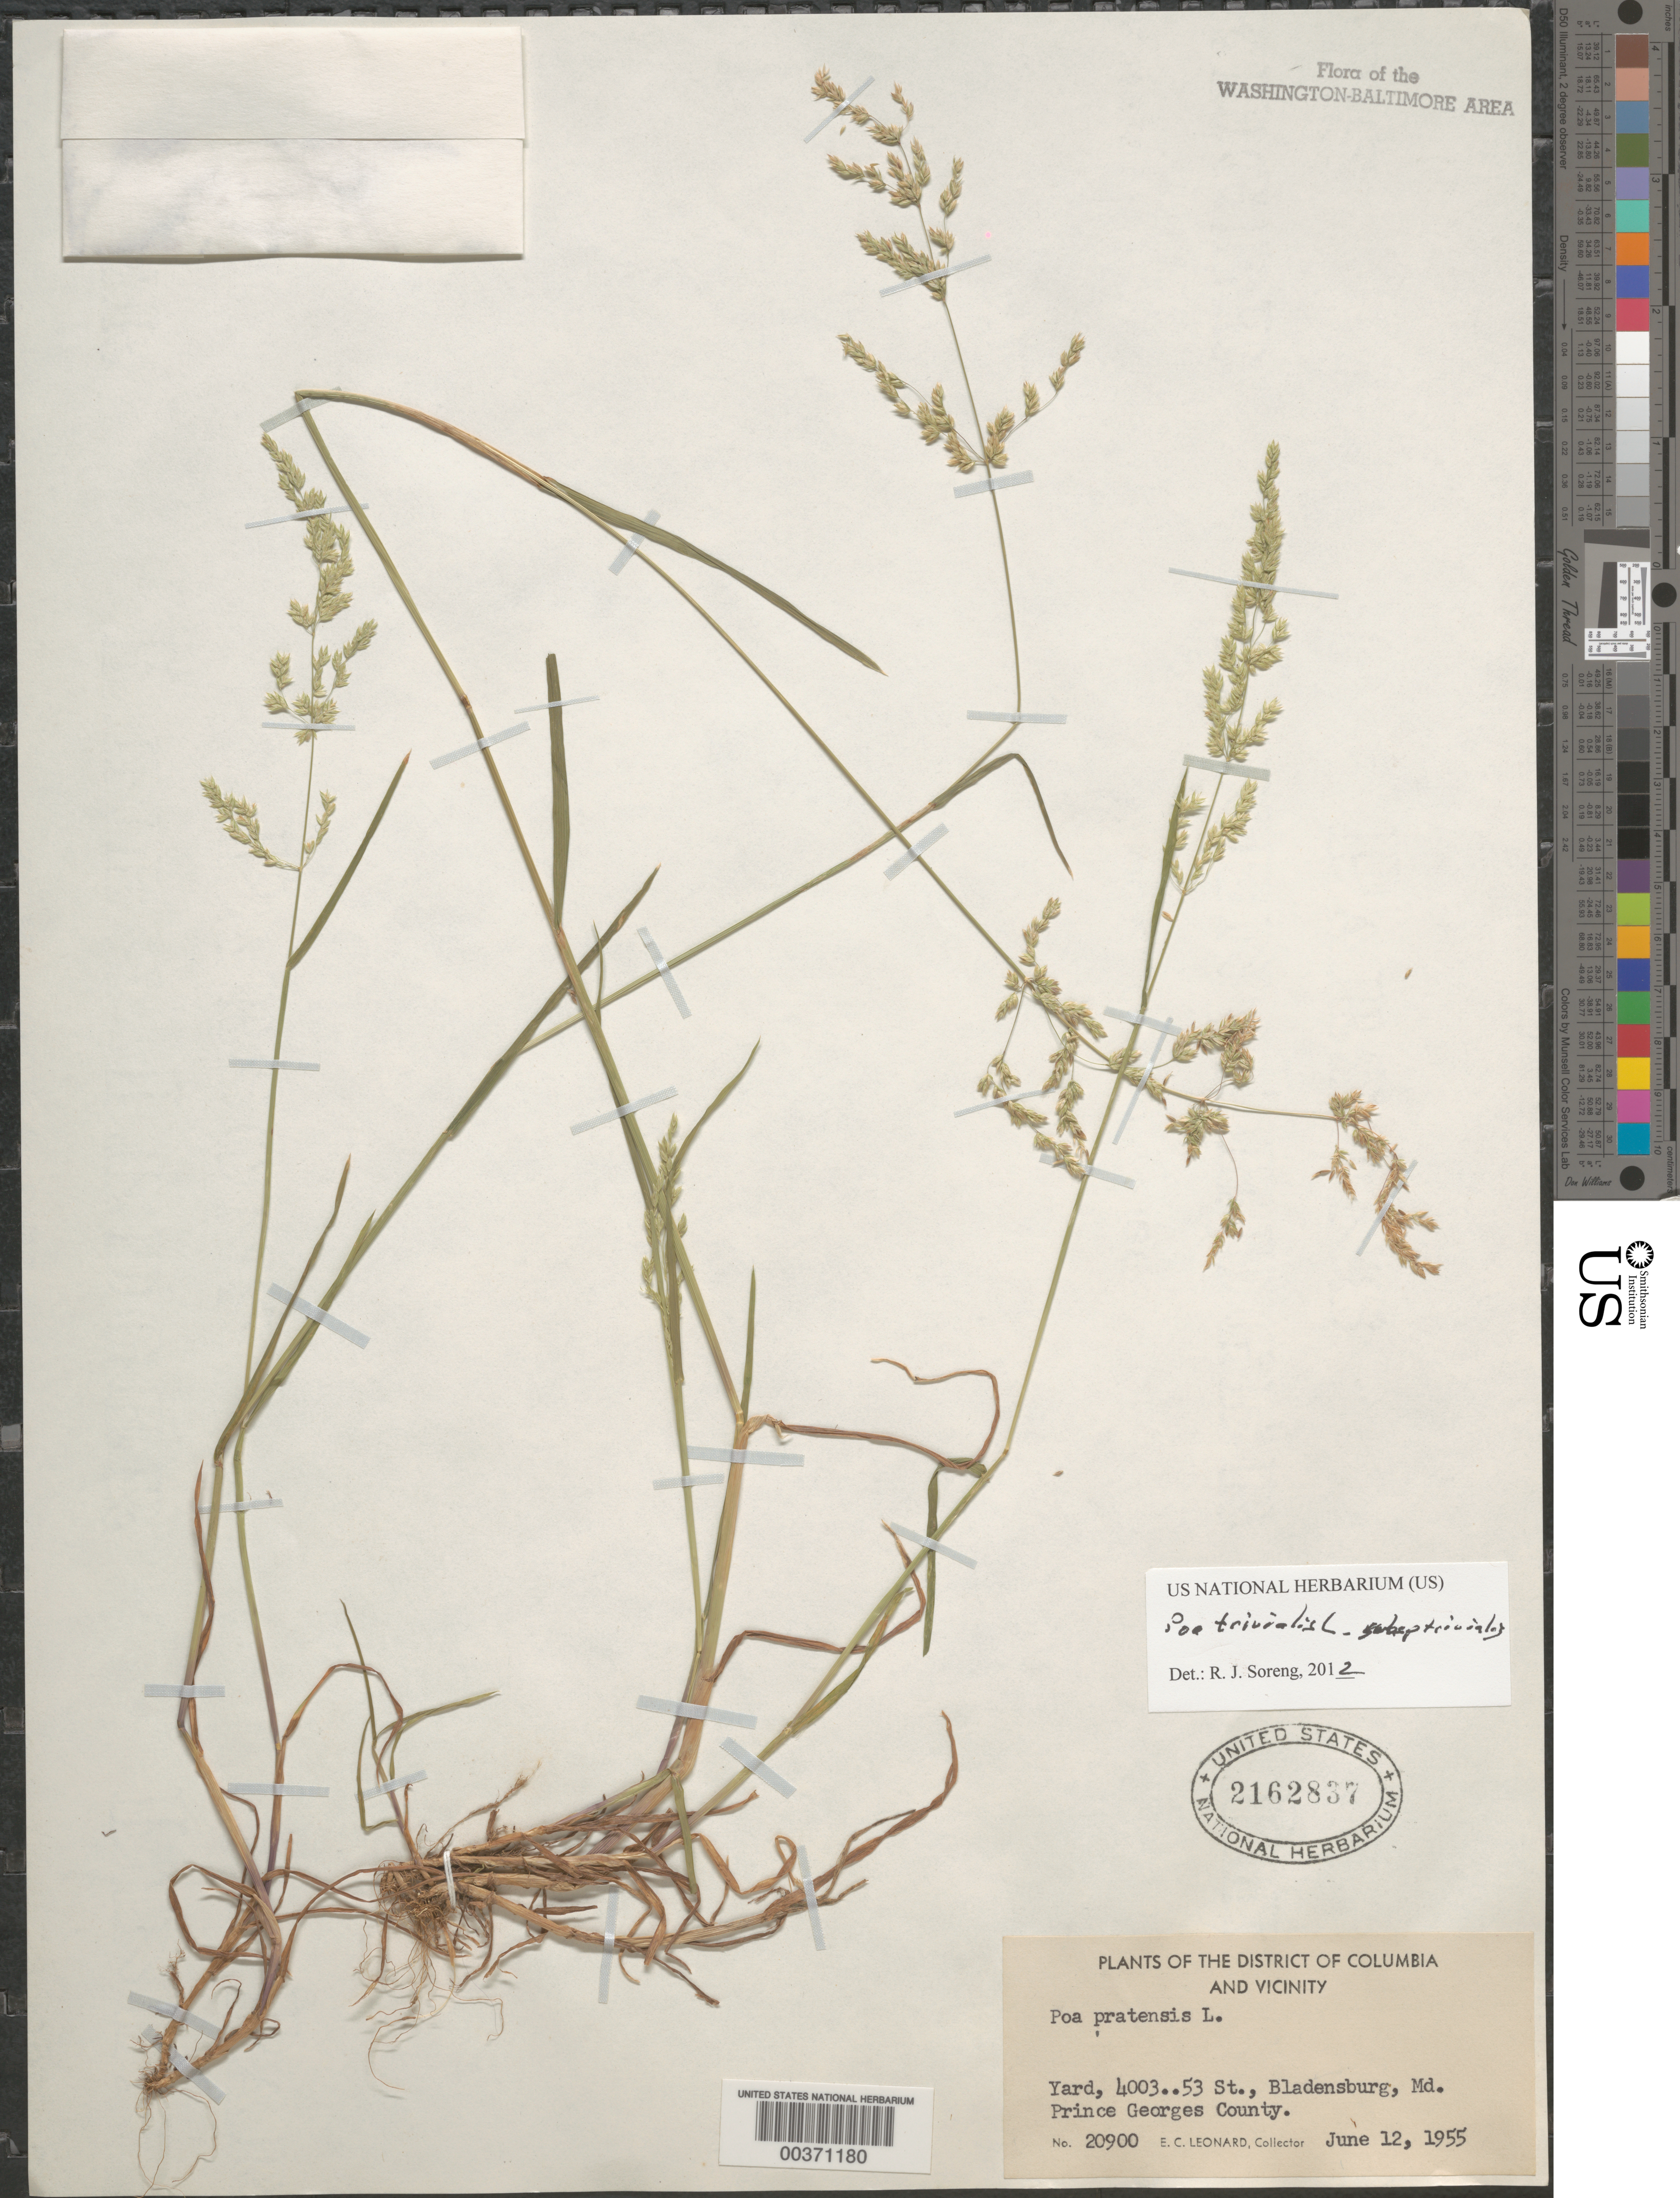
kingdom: Plantae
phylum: Tracheophyta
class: Liliopsida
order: Poales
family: Poaceae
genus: Poa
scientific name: Poa trivialis L. subsp. trivialis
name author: L.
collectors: E. C. Leonard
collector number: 20900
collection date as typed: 12 Jun 1955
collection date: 1955-06-12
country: United States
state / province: Maryland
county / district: Prince George's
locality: Bladensburg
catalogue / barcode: US 2162837